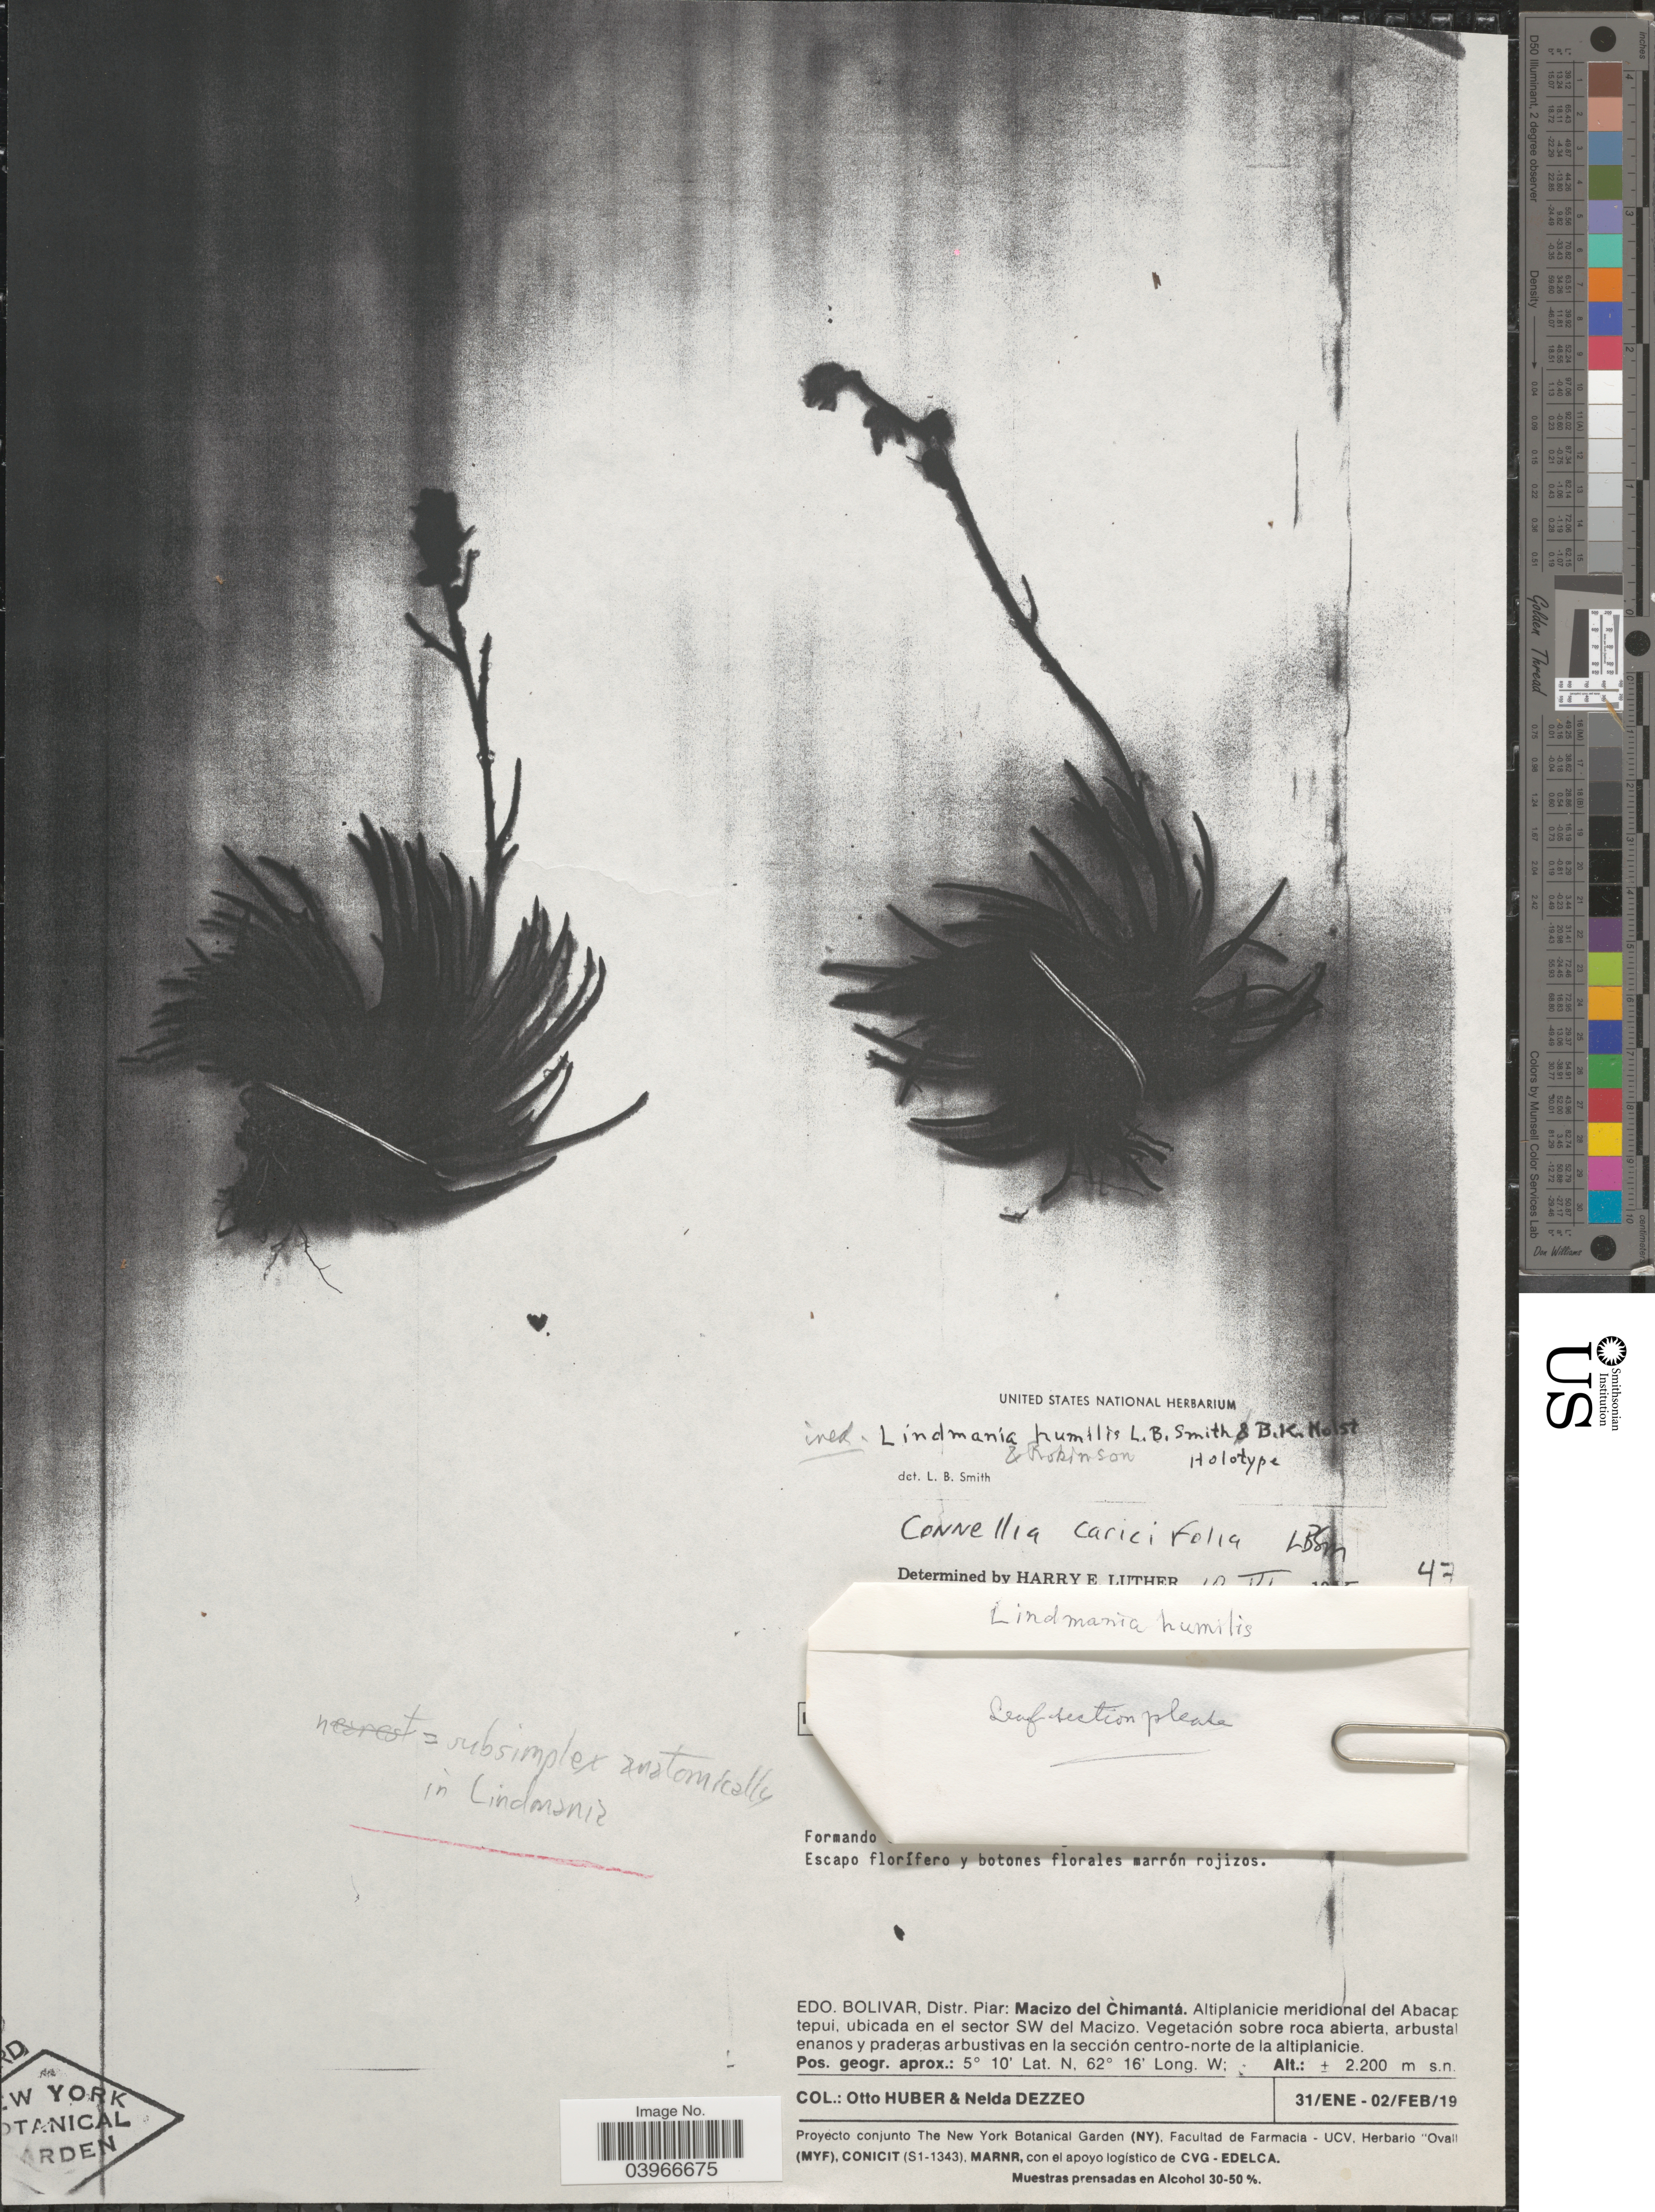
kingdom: Plantae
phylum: Tracheophyta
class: Liliopsida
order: Poales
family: Bromeliaceae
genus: Lindmania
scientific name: Lindmania subsimplex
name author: L.B. Sm.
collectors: O. Huber & N. Dezzeo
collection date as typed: Transcribed d/m/y: 31/1/19 to 2/2/19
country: Venezuela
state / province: Bolivar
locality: Distr. Piar: Macizo del Chimantá. Altiplanicie meridional del Abacap tepui, ubicada en el sector SW del Macizo. Vegetación sobre roca abierta, arbustal enanos y praderas arbustivas en la sección cenrto-norte de la altiplanicie.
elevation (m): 2200